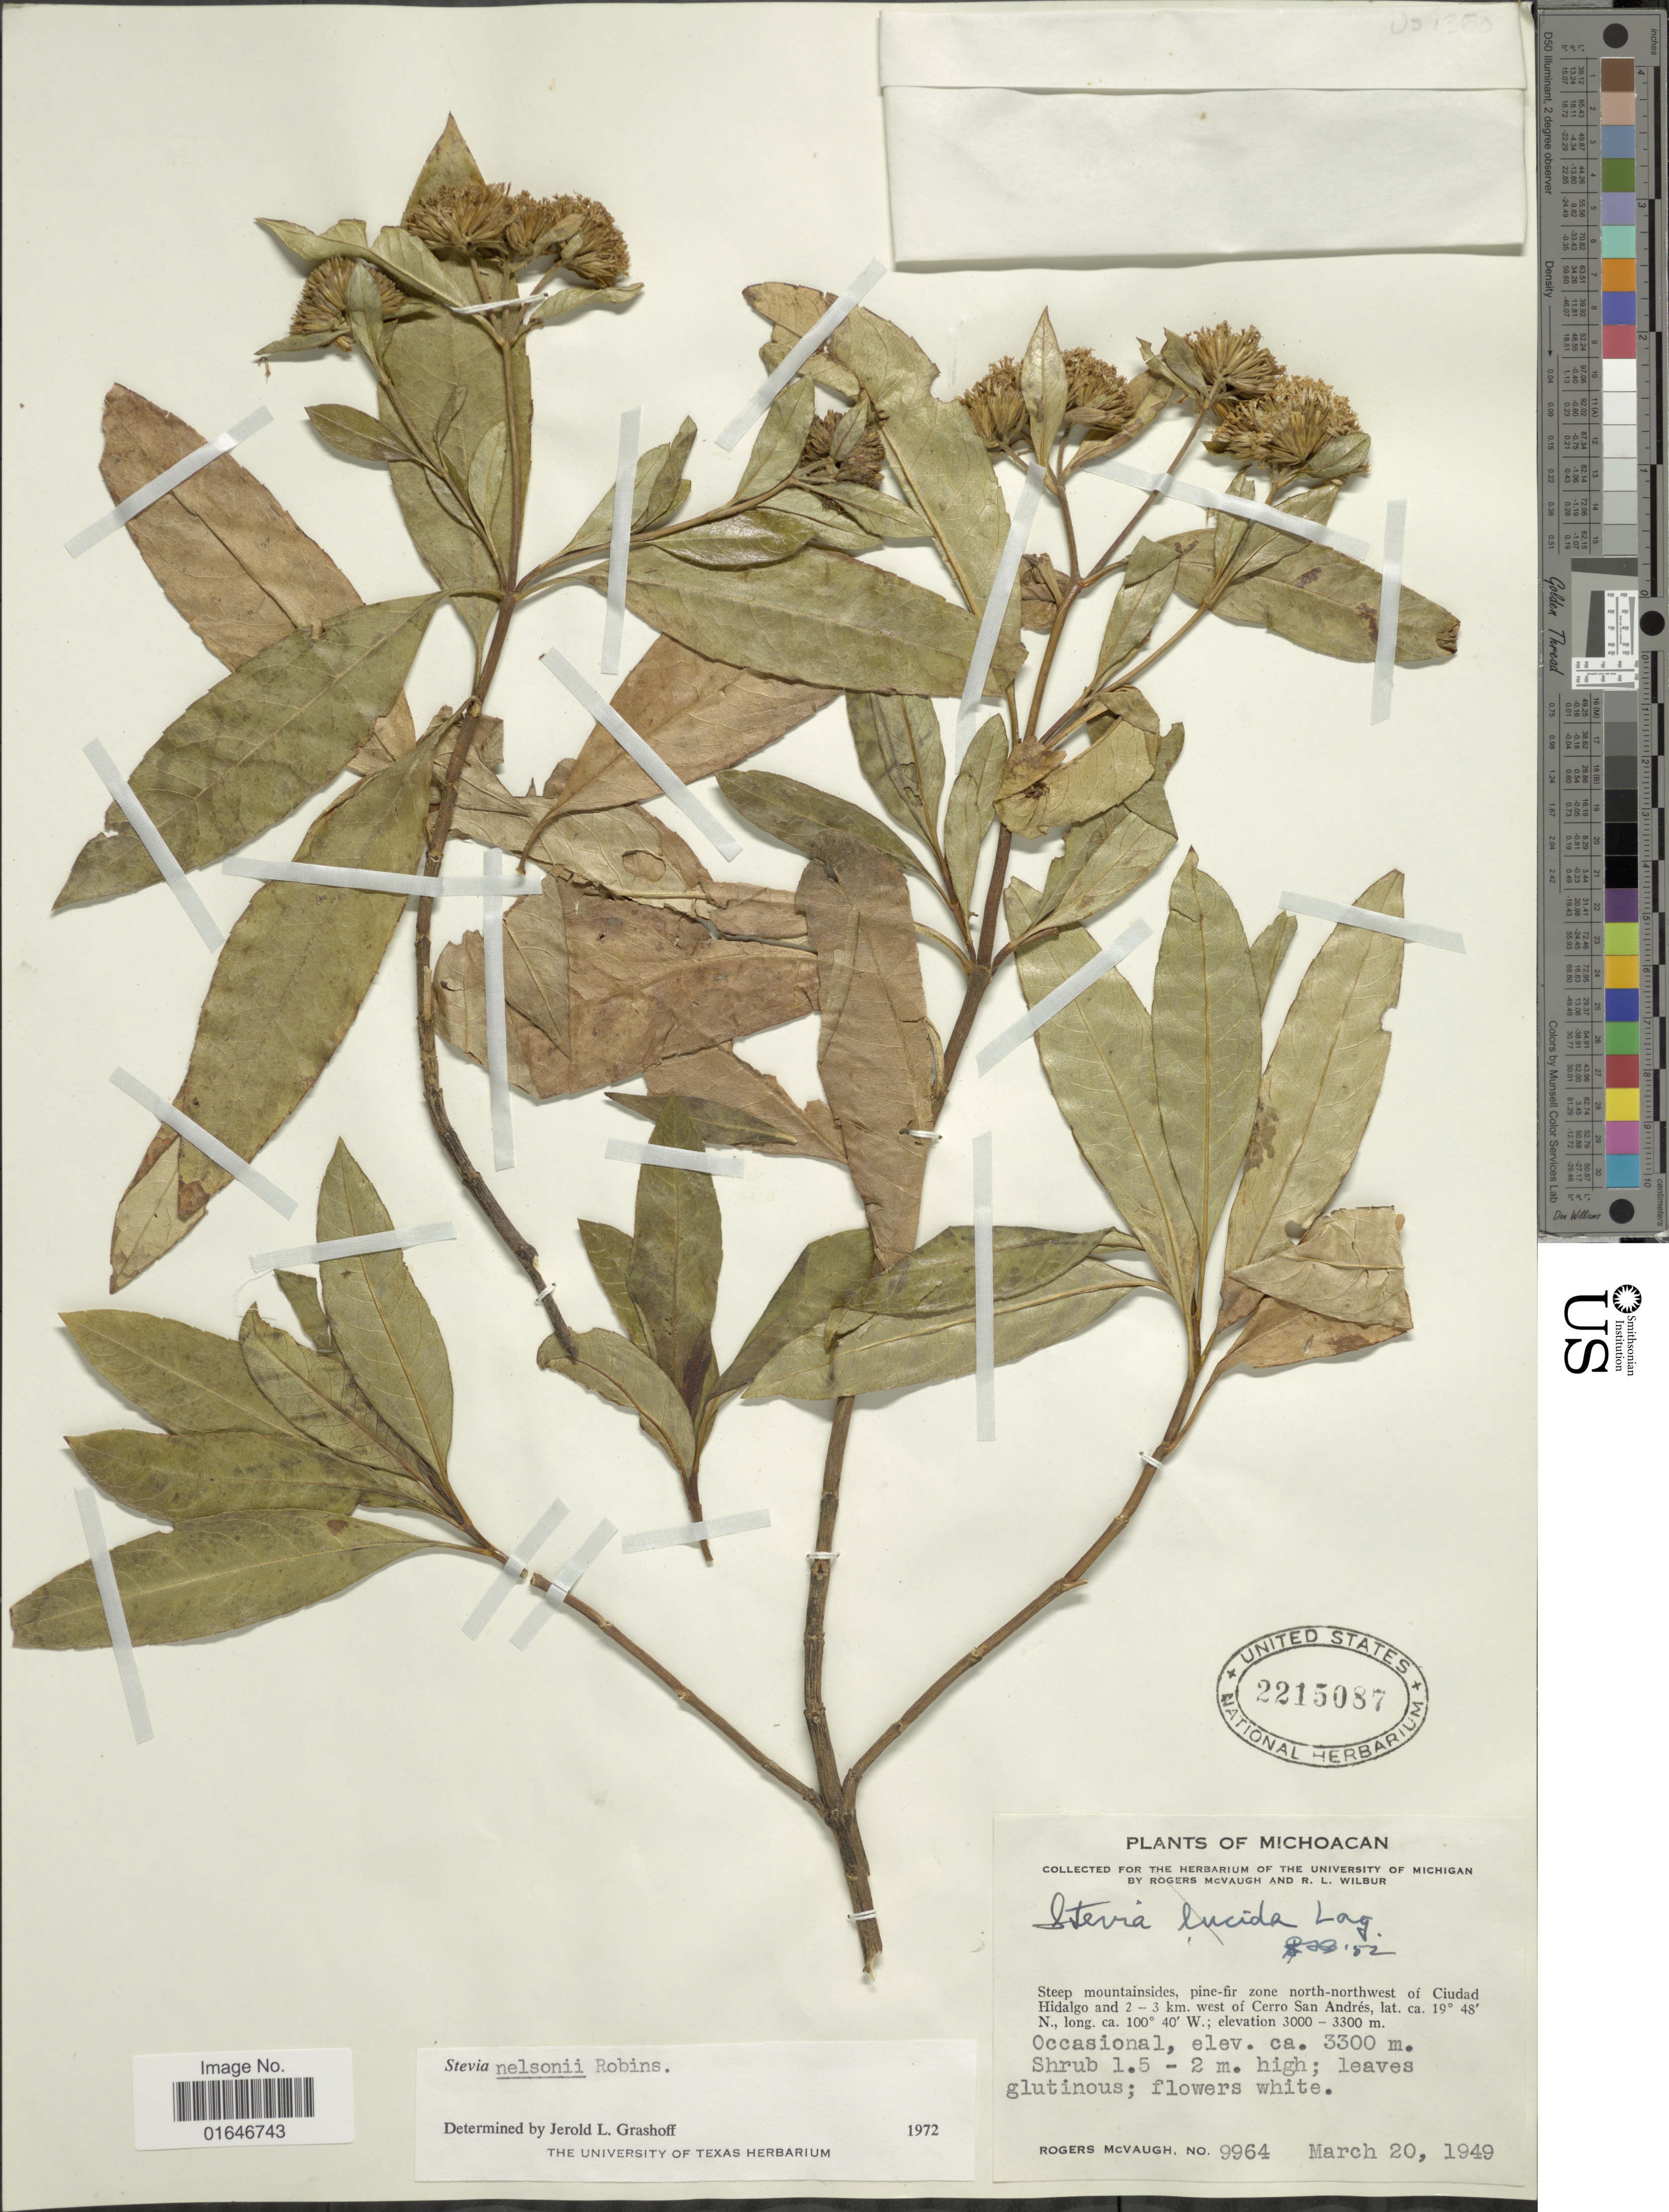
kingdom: Plantae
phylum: Tracheophyta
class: Magnoliopsida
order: Asterales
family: Asteraceae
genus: Stevia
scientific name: Stevia nelsonii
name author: B.L. Rob.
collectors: R. McVaugh & R. L. Wilbur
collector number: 9964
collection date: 1949-03-20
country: Mexico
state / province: Michoacán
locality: Steep mountainsides, pine-fr zone north-northwest of Ciudad Hidalgo and 2-3 km. west of Cerro San Andres.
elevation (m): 3300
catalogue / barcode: US 2215087